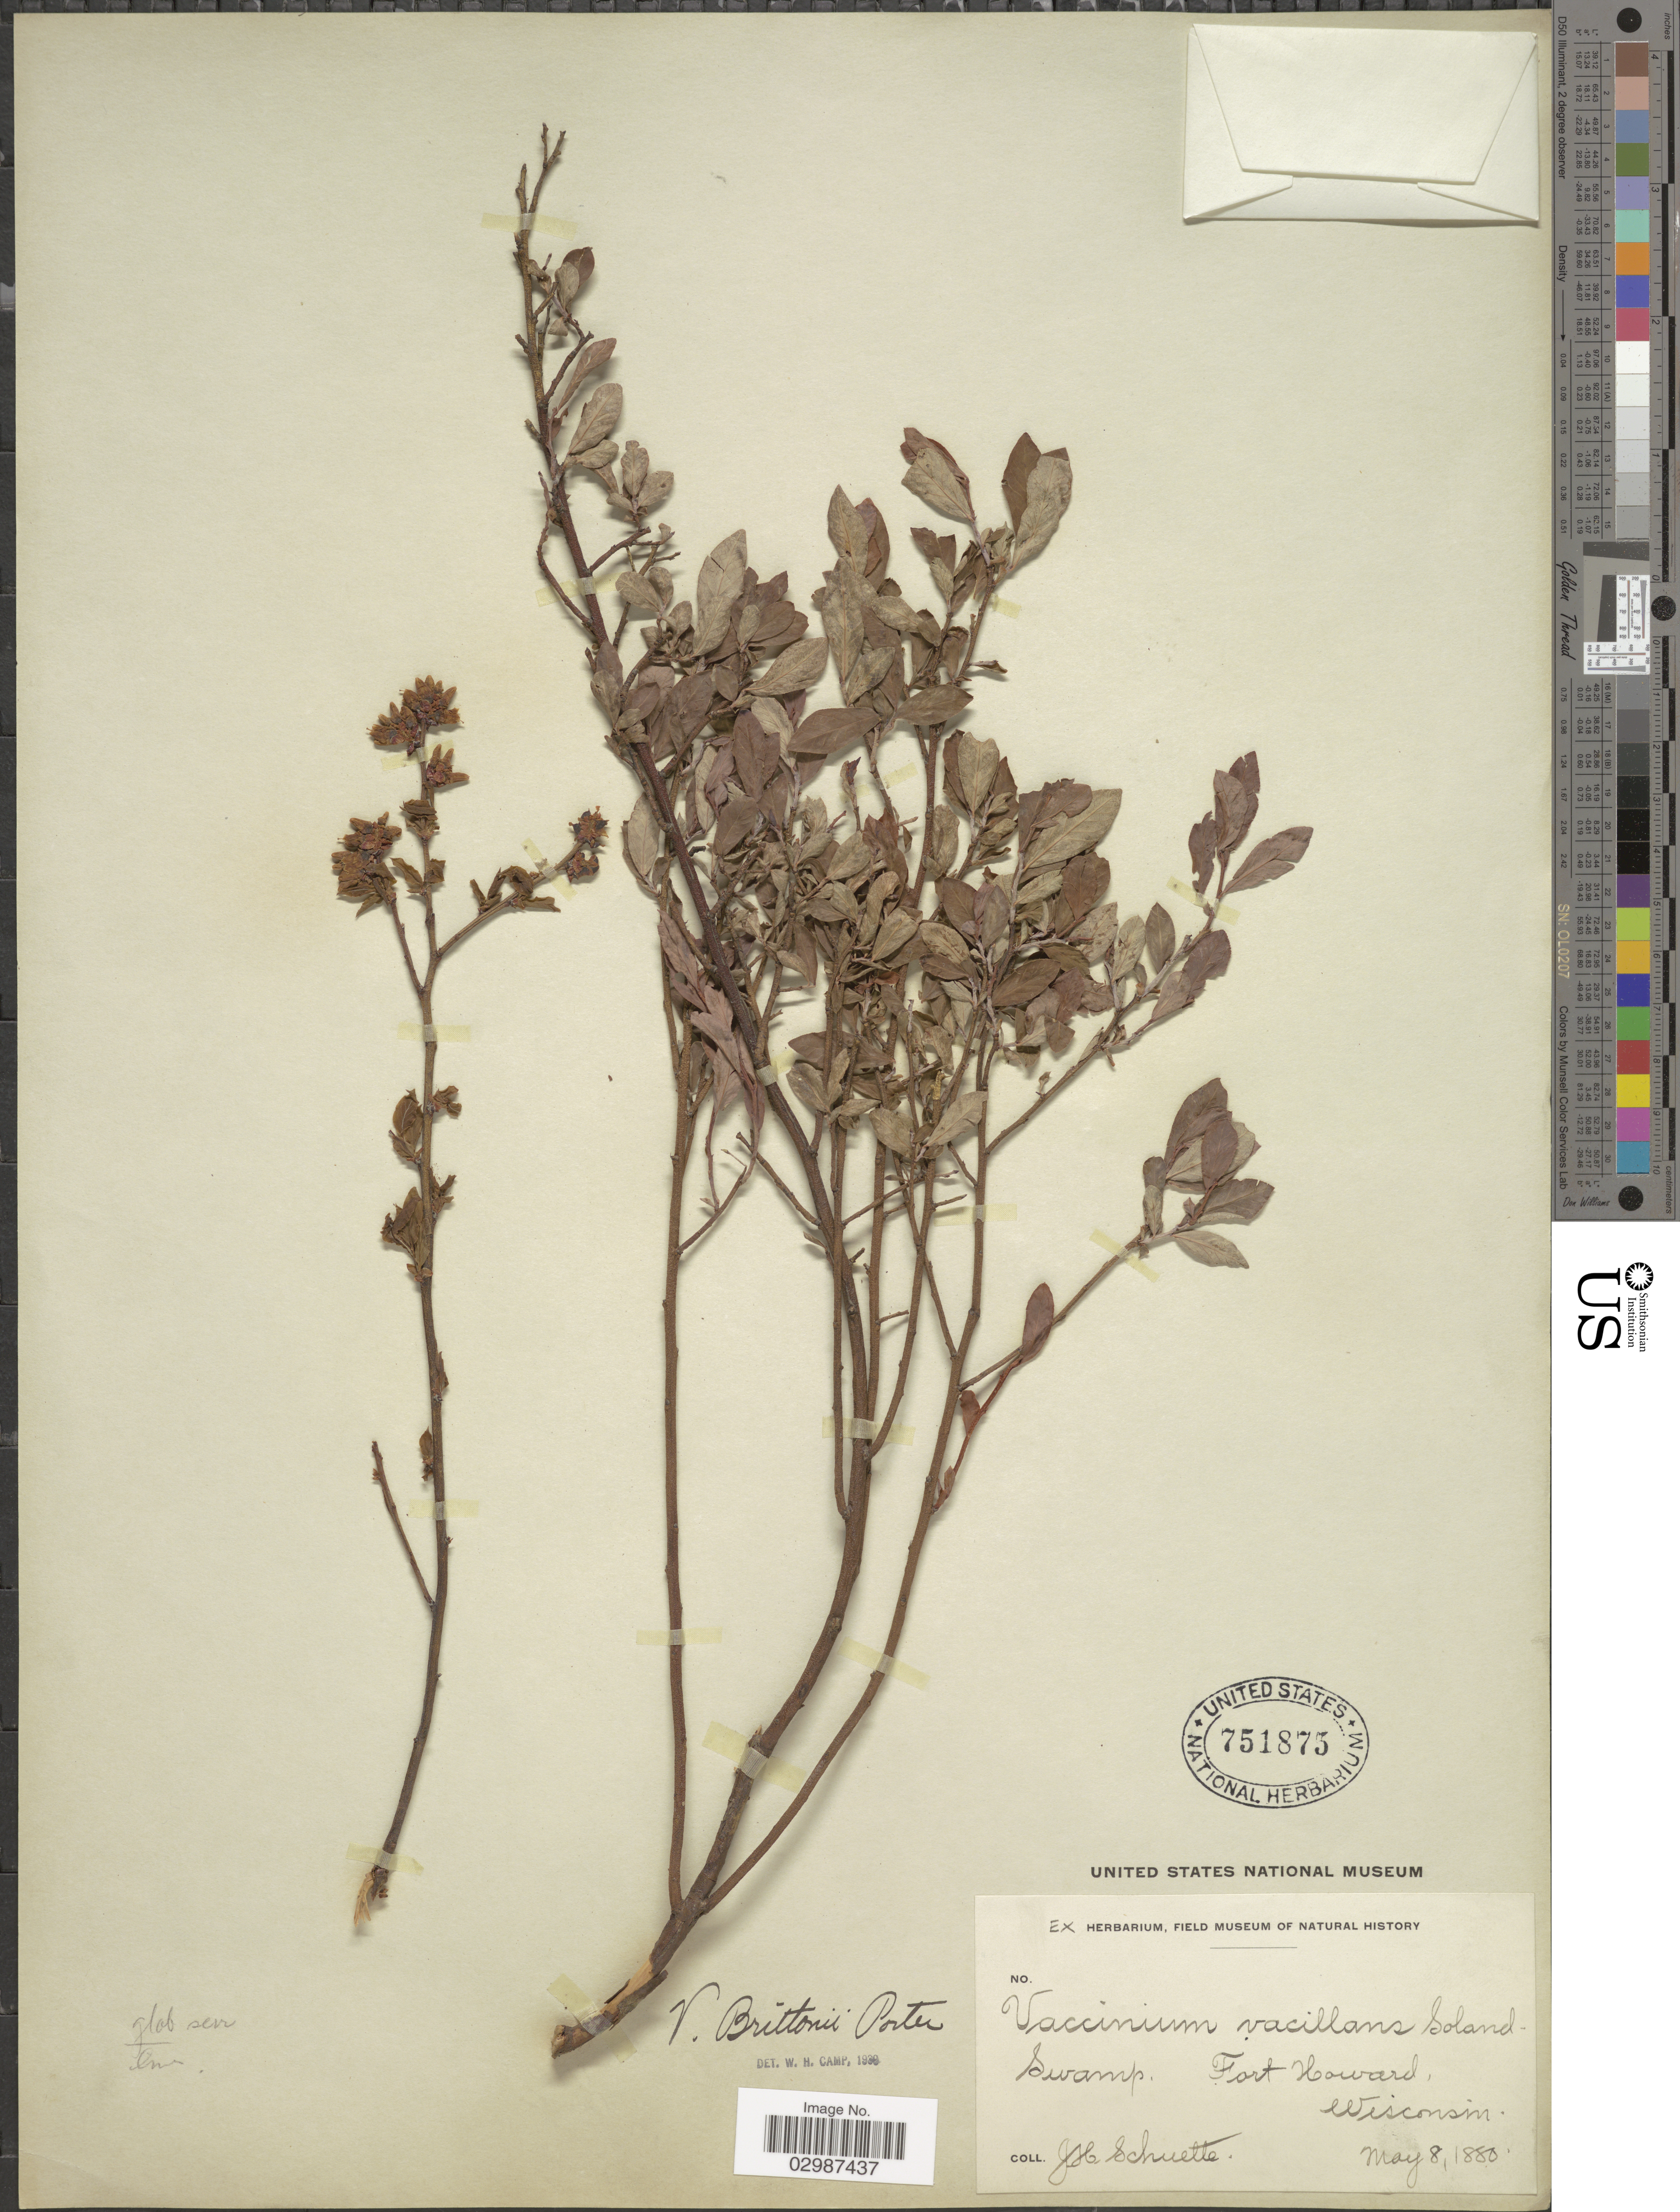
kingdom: Plantae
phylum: Tracheophyta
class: Magnoliopsida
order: Ericales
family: Ericaceae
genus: Vaccinium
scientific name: Vaccinium brittonii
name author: Porter ex E.P. Bicknell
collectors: J. H. Schuette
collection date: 1880-05-08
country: United States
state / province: Wisconsin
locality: Fort Howard.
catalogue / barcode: US 751873